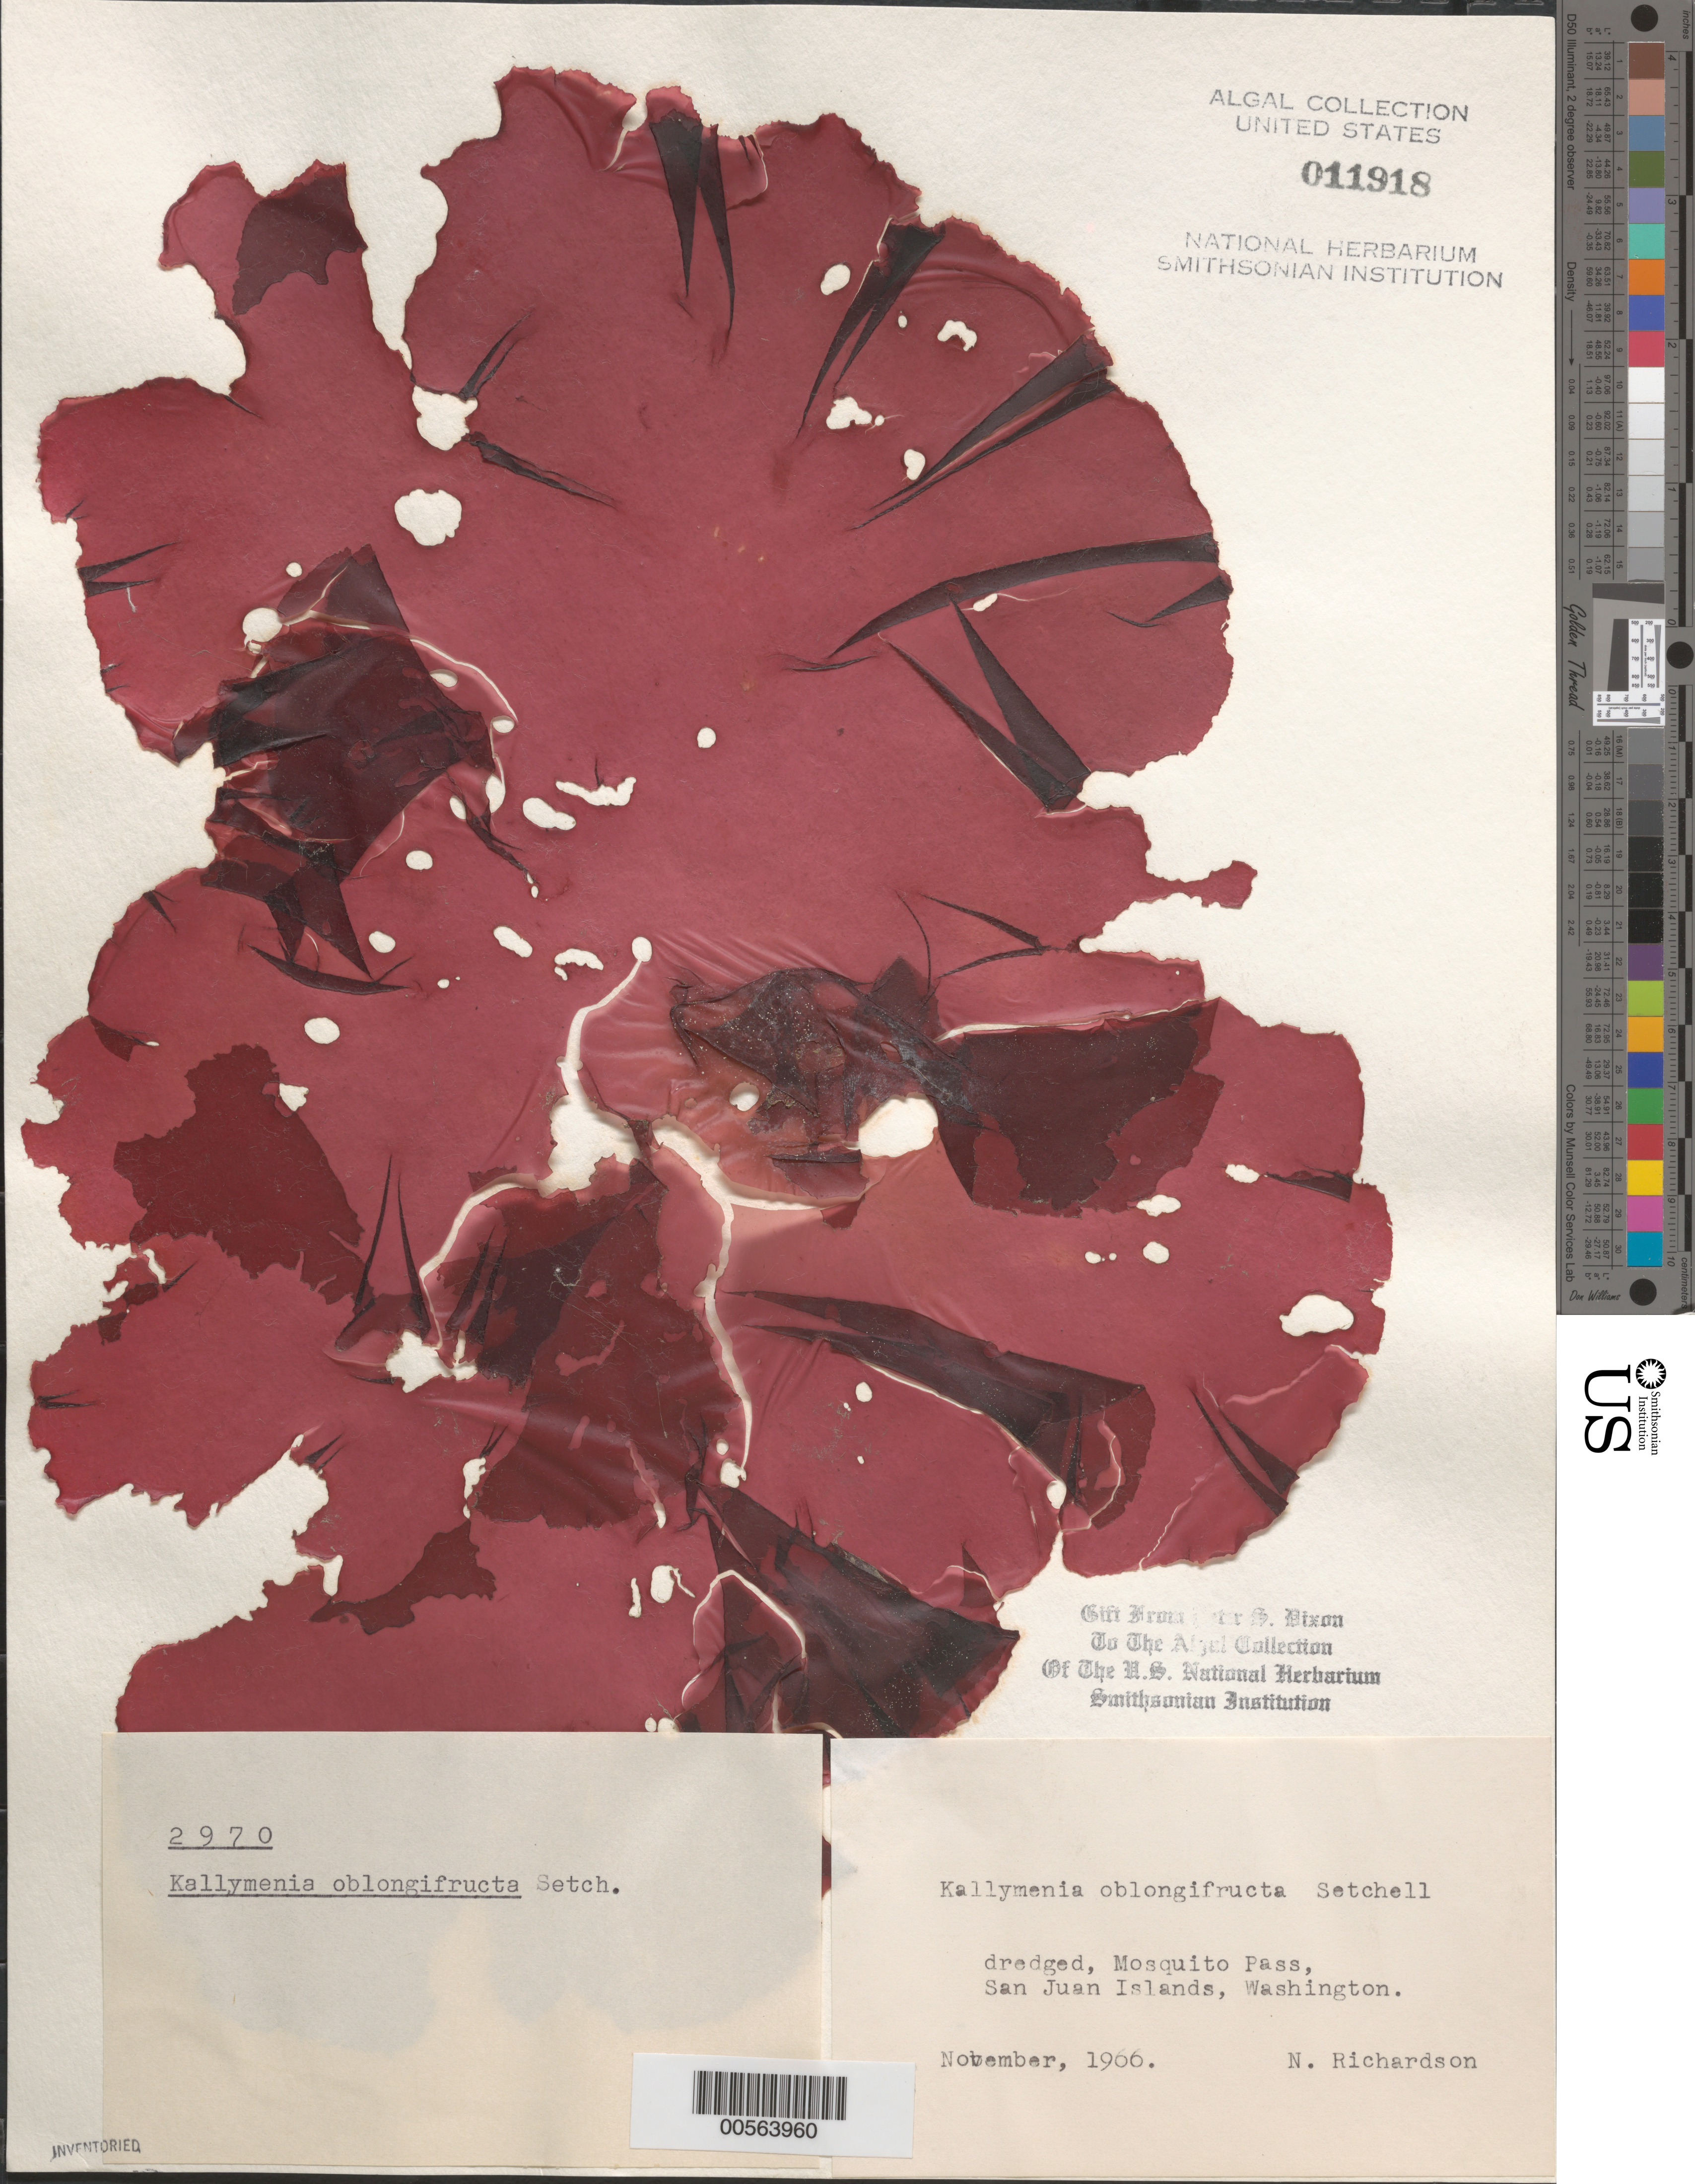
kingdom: Plantae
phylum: Rhodophyta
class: Florideophyceae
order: Gigartinales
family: Kallymeniaceae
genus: Erythrophyllum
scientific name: Erythrophyllum oblongifructum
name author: (Setchell) G.W. Saunders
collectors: N. Richardson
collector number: PSD 2970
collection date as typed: Nov 1966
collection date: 1966-11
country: United States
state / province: Washington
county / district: San Juan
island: San Juan Island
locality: Mosquito Pass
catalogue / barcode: US 11918